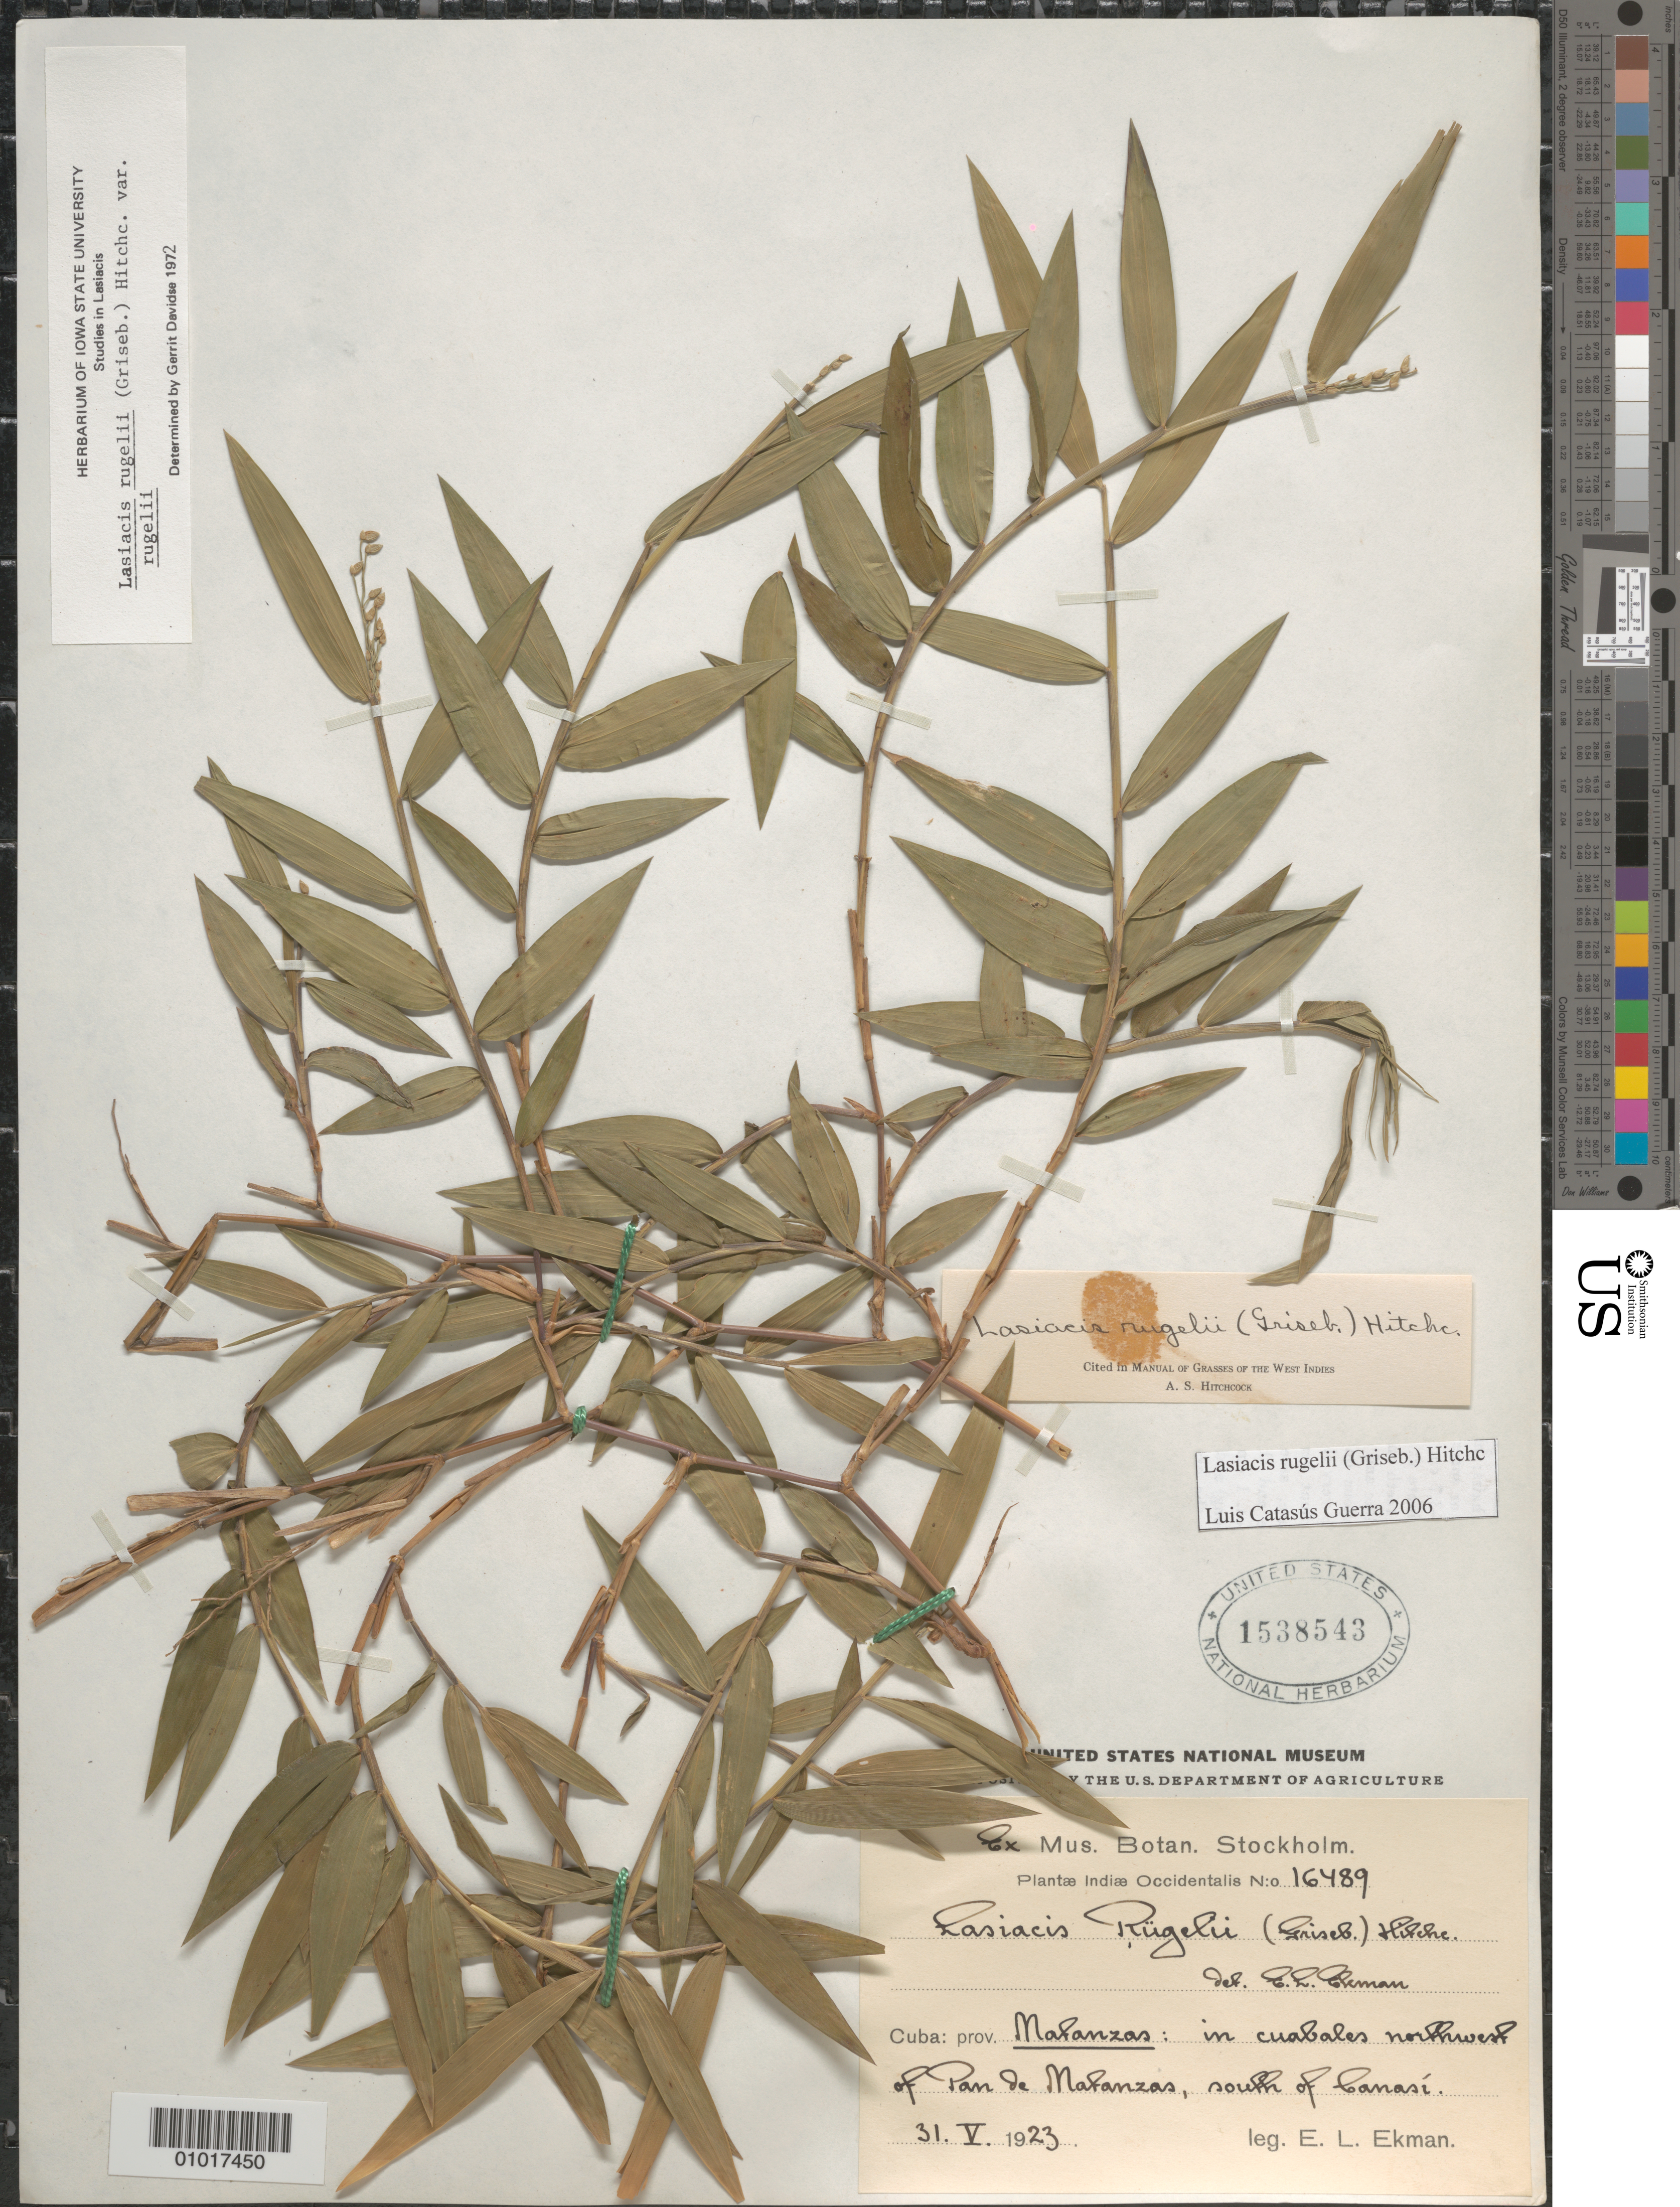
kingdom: Plantae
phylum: Tracheophyta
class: Liliopsida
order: Poales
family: Poaceae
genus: Lasiacis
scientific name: Lasiacis rugelii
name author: (Griseb.) Hitchc.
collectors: E. L. Ekman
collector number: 16489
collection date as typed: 31 May 1923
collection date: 1923-05-31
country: Cuba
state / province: Matanzas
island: Cuba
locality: In cubales northwest of pan de Mafanzas, south of Canasi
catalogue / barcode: US 1538543